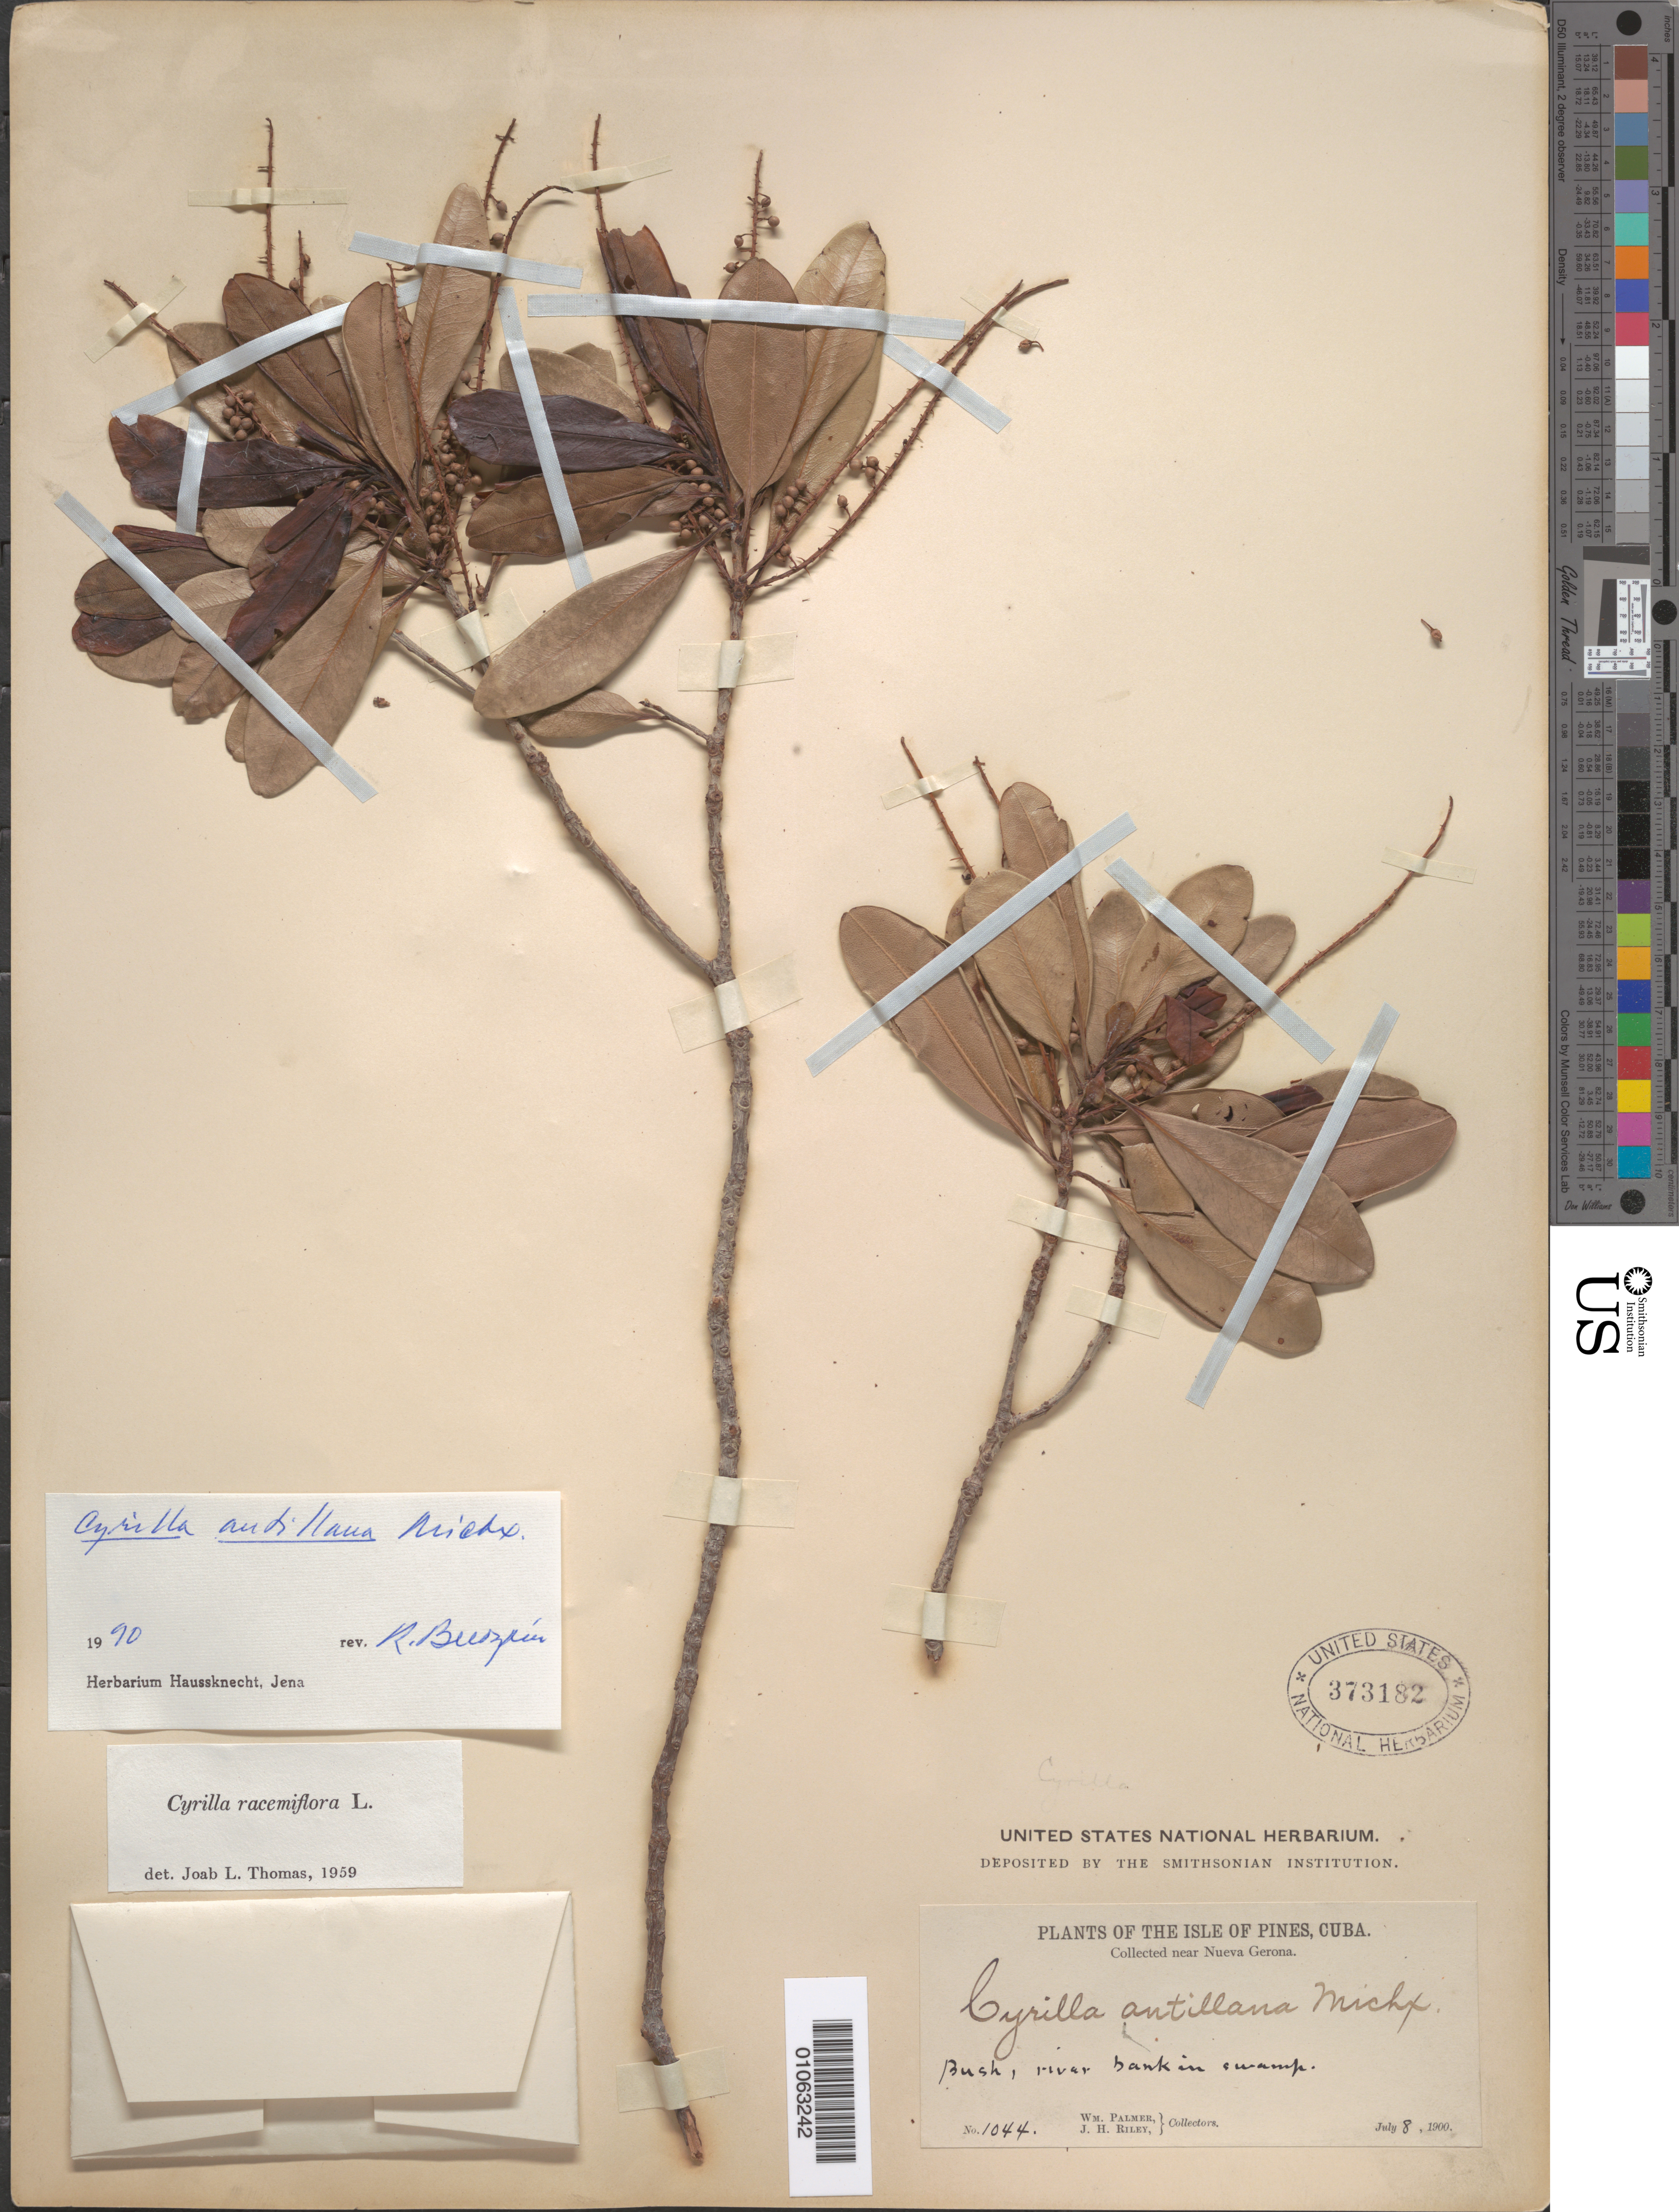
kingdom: Plantae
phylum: Tracheophyta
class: Magnoliopsida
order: Ericales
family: Cyrillaceae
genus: Cyrilla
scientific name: Cyrilla antillana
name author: Michx.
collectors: W. Palmer & J. H. Riley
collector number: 1044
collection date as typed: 08 Jul 1900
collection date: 1900-07-08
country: Cuba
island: Isla de la Juventud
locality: Isle of Pines, Near Nueva Gerona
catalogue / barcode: US 373182